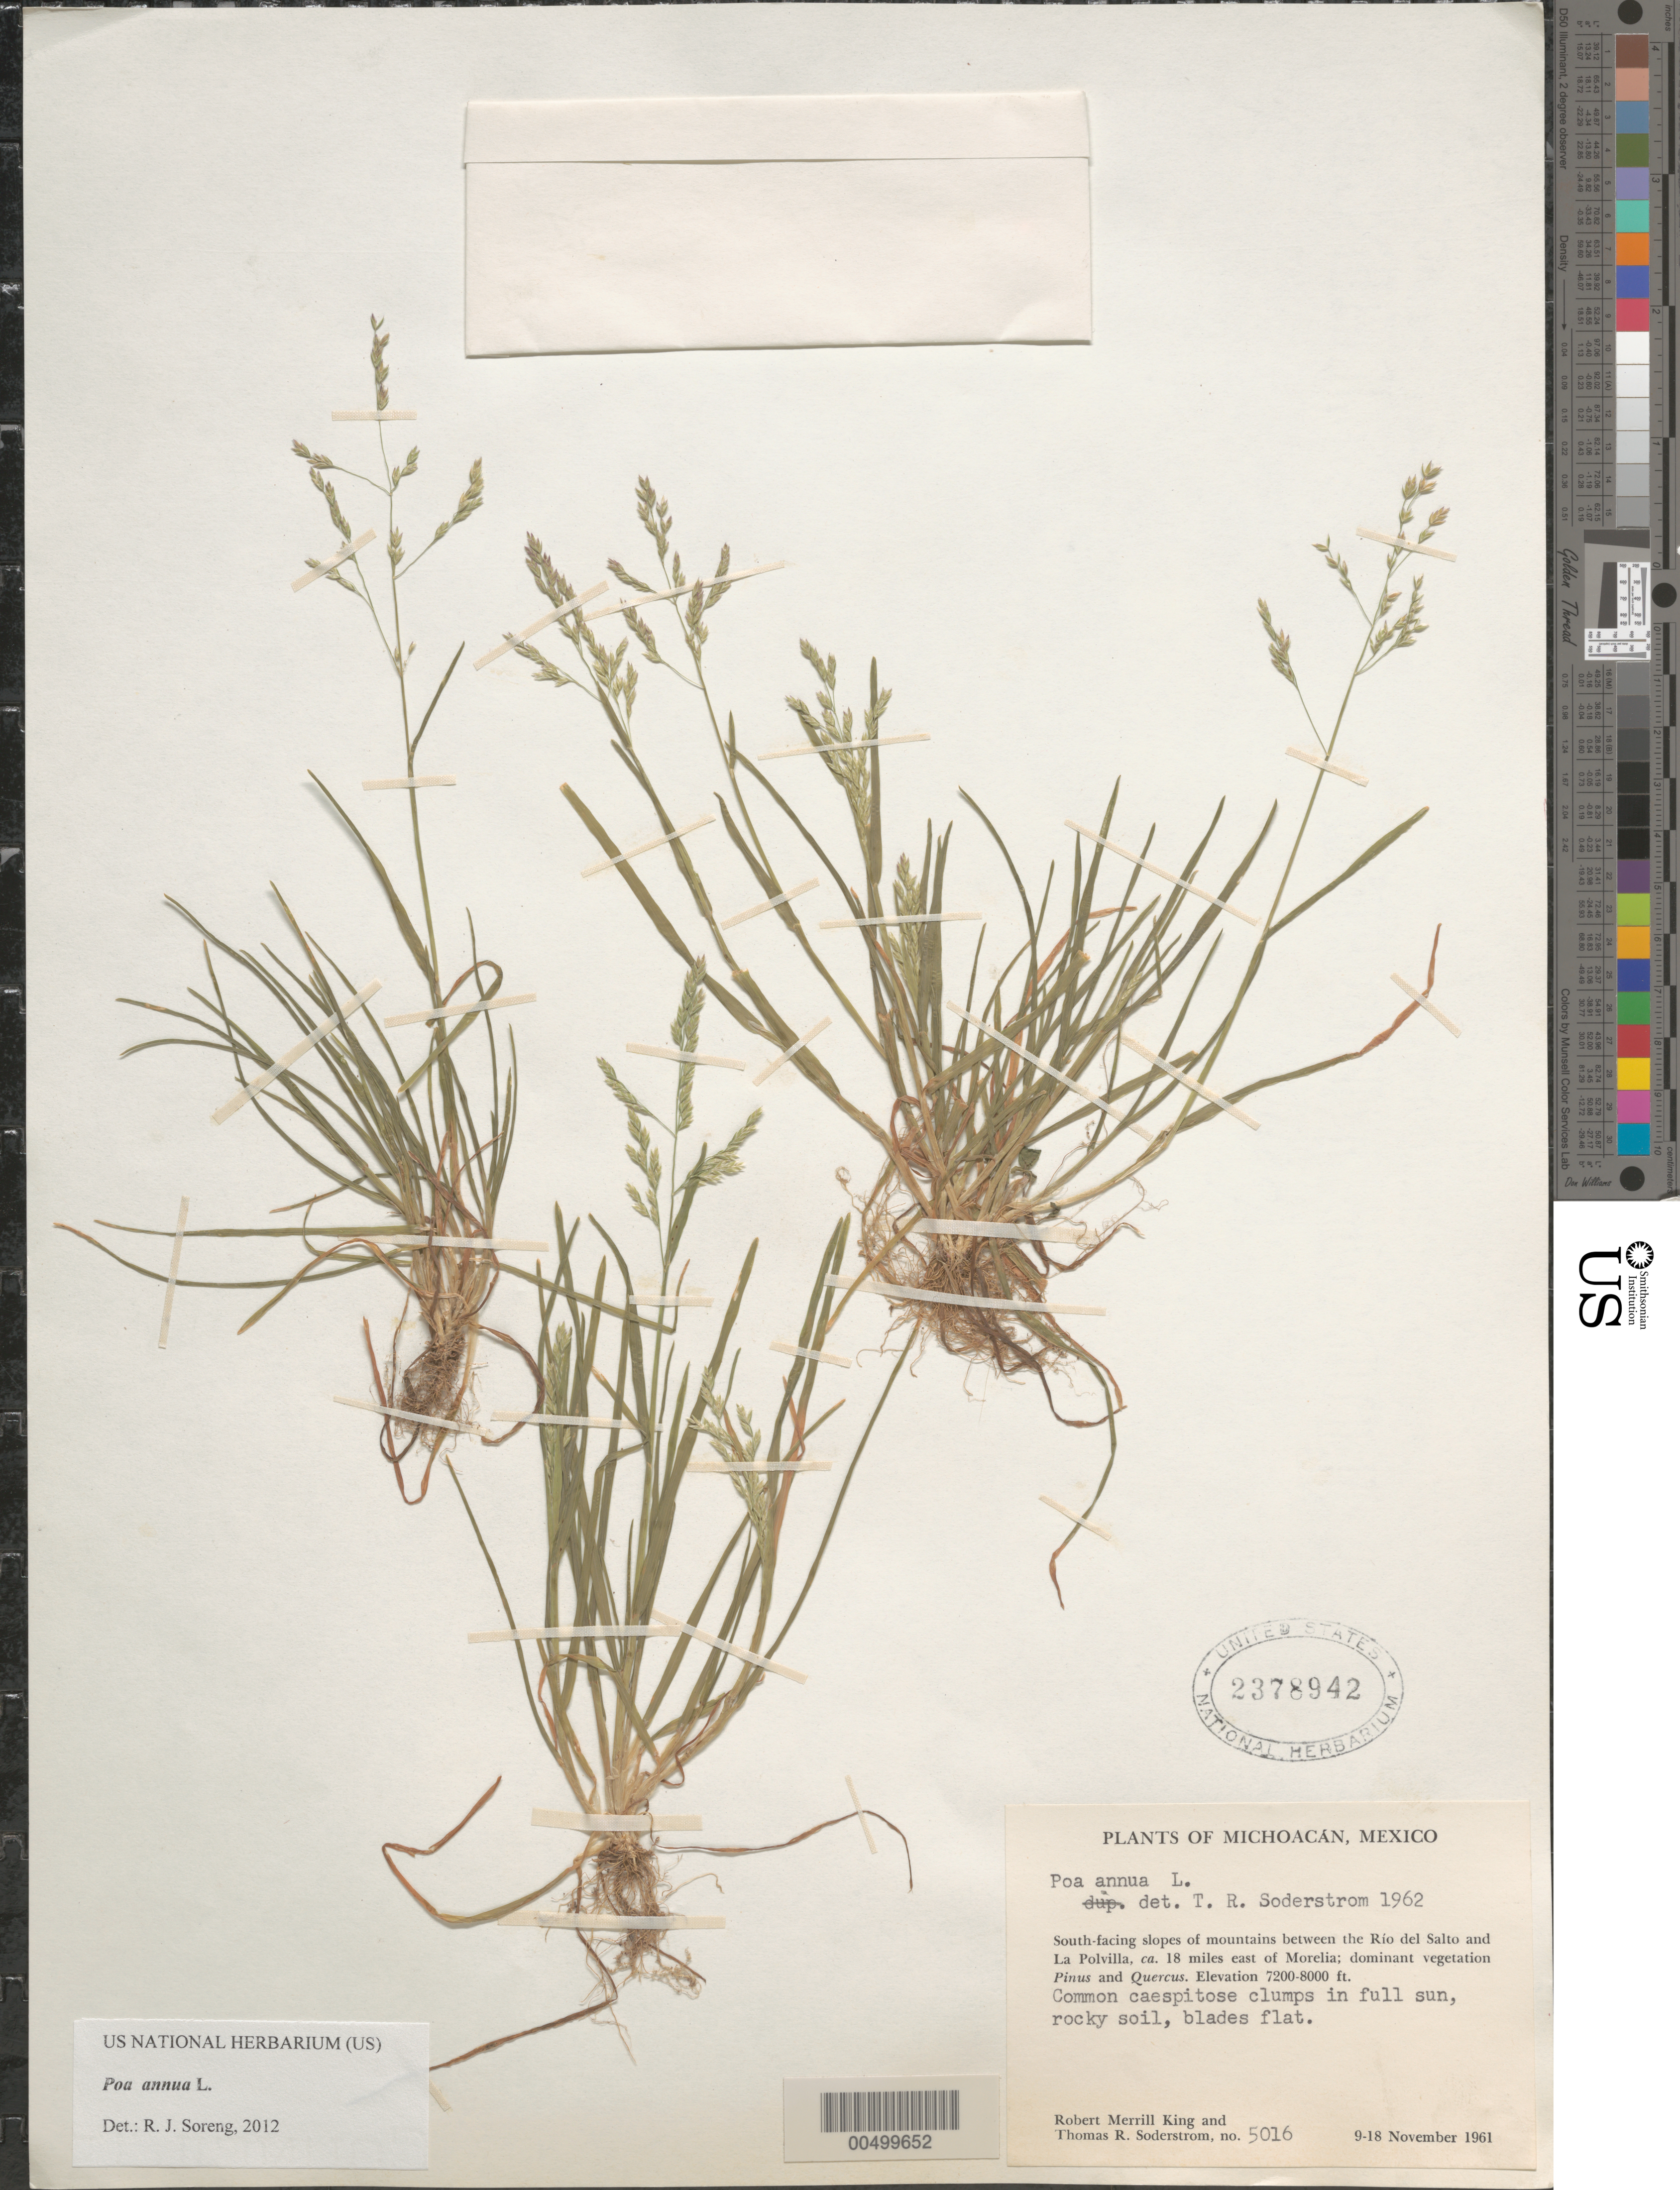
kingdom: Plantae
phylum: Tracheophyta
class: Liliopsida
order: Poales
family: Poaceae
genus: Poa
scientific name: Poa annua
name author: L.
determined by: Soreng, Robert J., Research Associate (BOT), Smithsonian Institution - National Museum of Natural History (UNITED STATES)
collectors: R. M. King & T. R. Soderstrom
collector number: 5016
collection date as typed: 9 Nov 1961 to 18 Nov 1961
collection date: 1961-11-09/1961-11-18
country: Mexico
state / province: Michoacán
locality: S-facing slopes of mtns between the Río del Salto & La Polvilla, ca 18 mi E of Morelia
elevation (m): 2195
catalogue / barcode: US 2378942